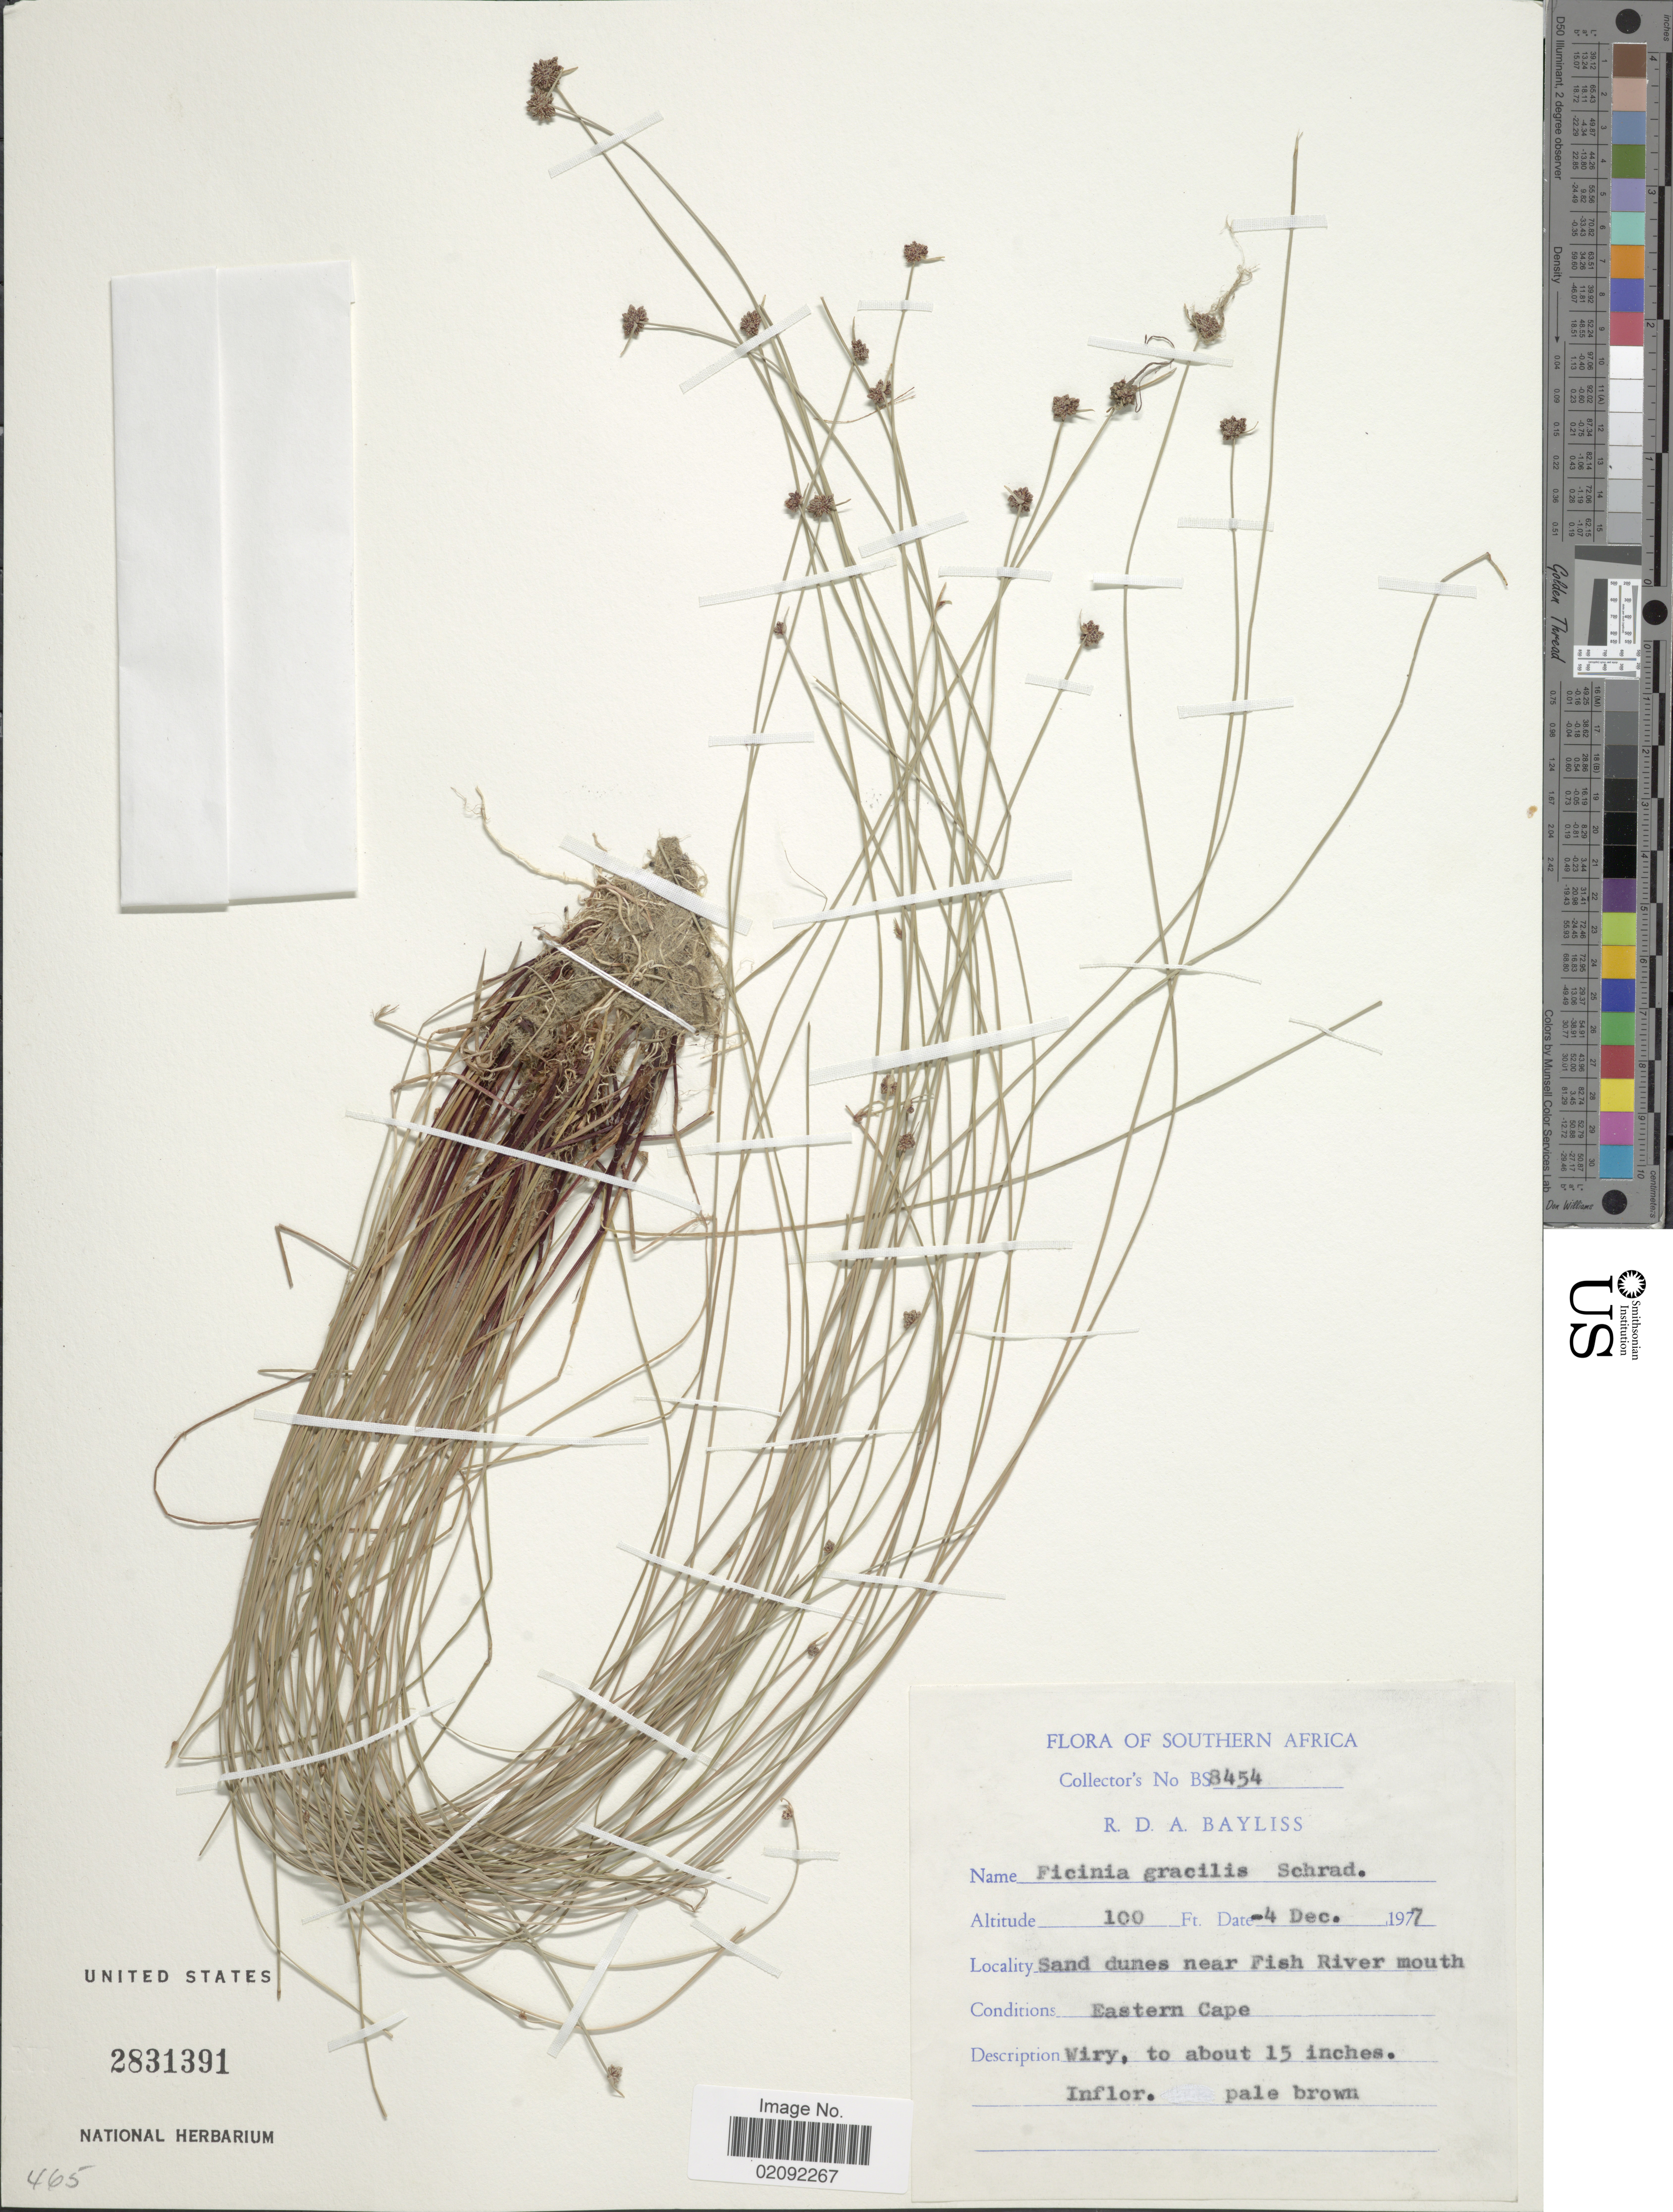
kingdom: Plantae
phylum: Tracheophyta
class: Liliopsida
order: Poales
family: Cyperaceae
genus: Ficinia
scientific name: Ficinia gracilis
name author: Schrad.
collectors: R. Bayliss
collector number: BS 8454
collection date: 1977-12-04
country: South Africa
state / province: Eastern Cape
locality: Southern Africa, Sand dunes near Fish River mouth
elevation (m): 30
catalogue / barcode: US 2831391